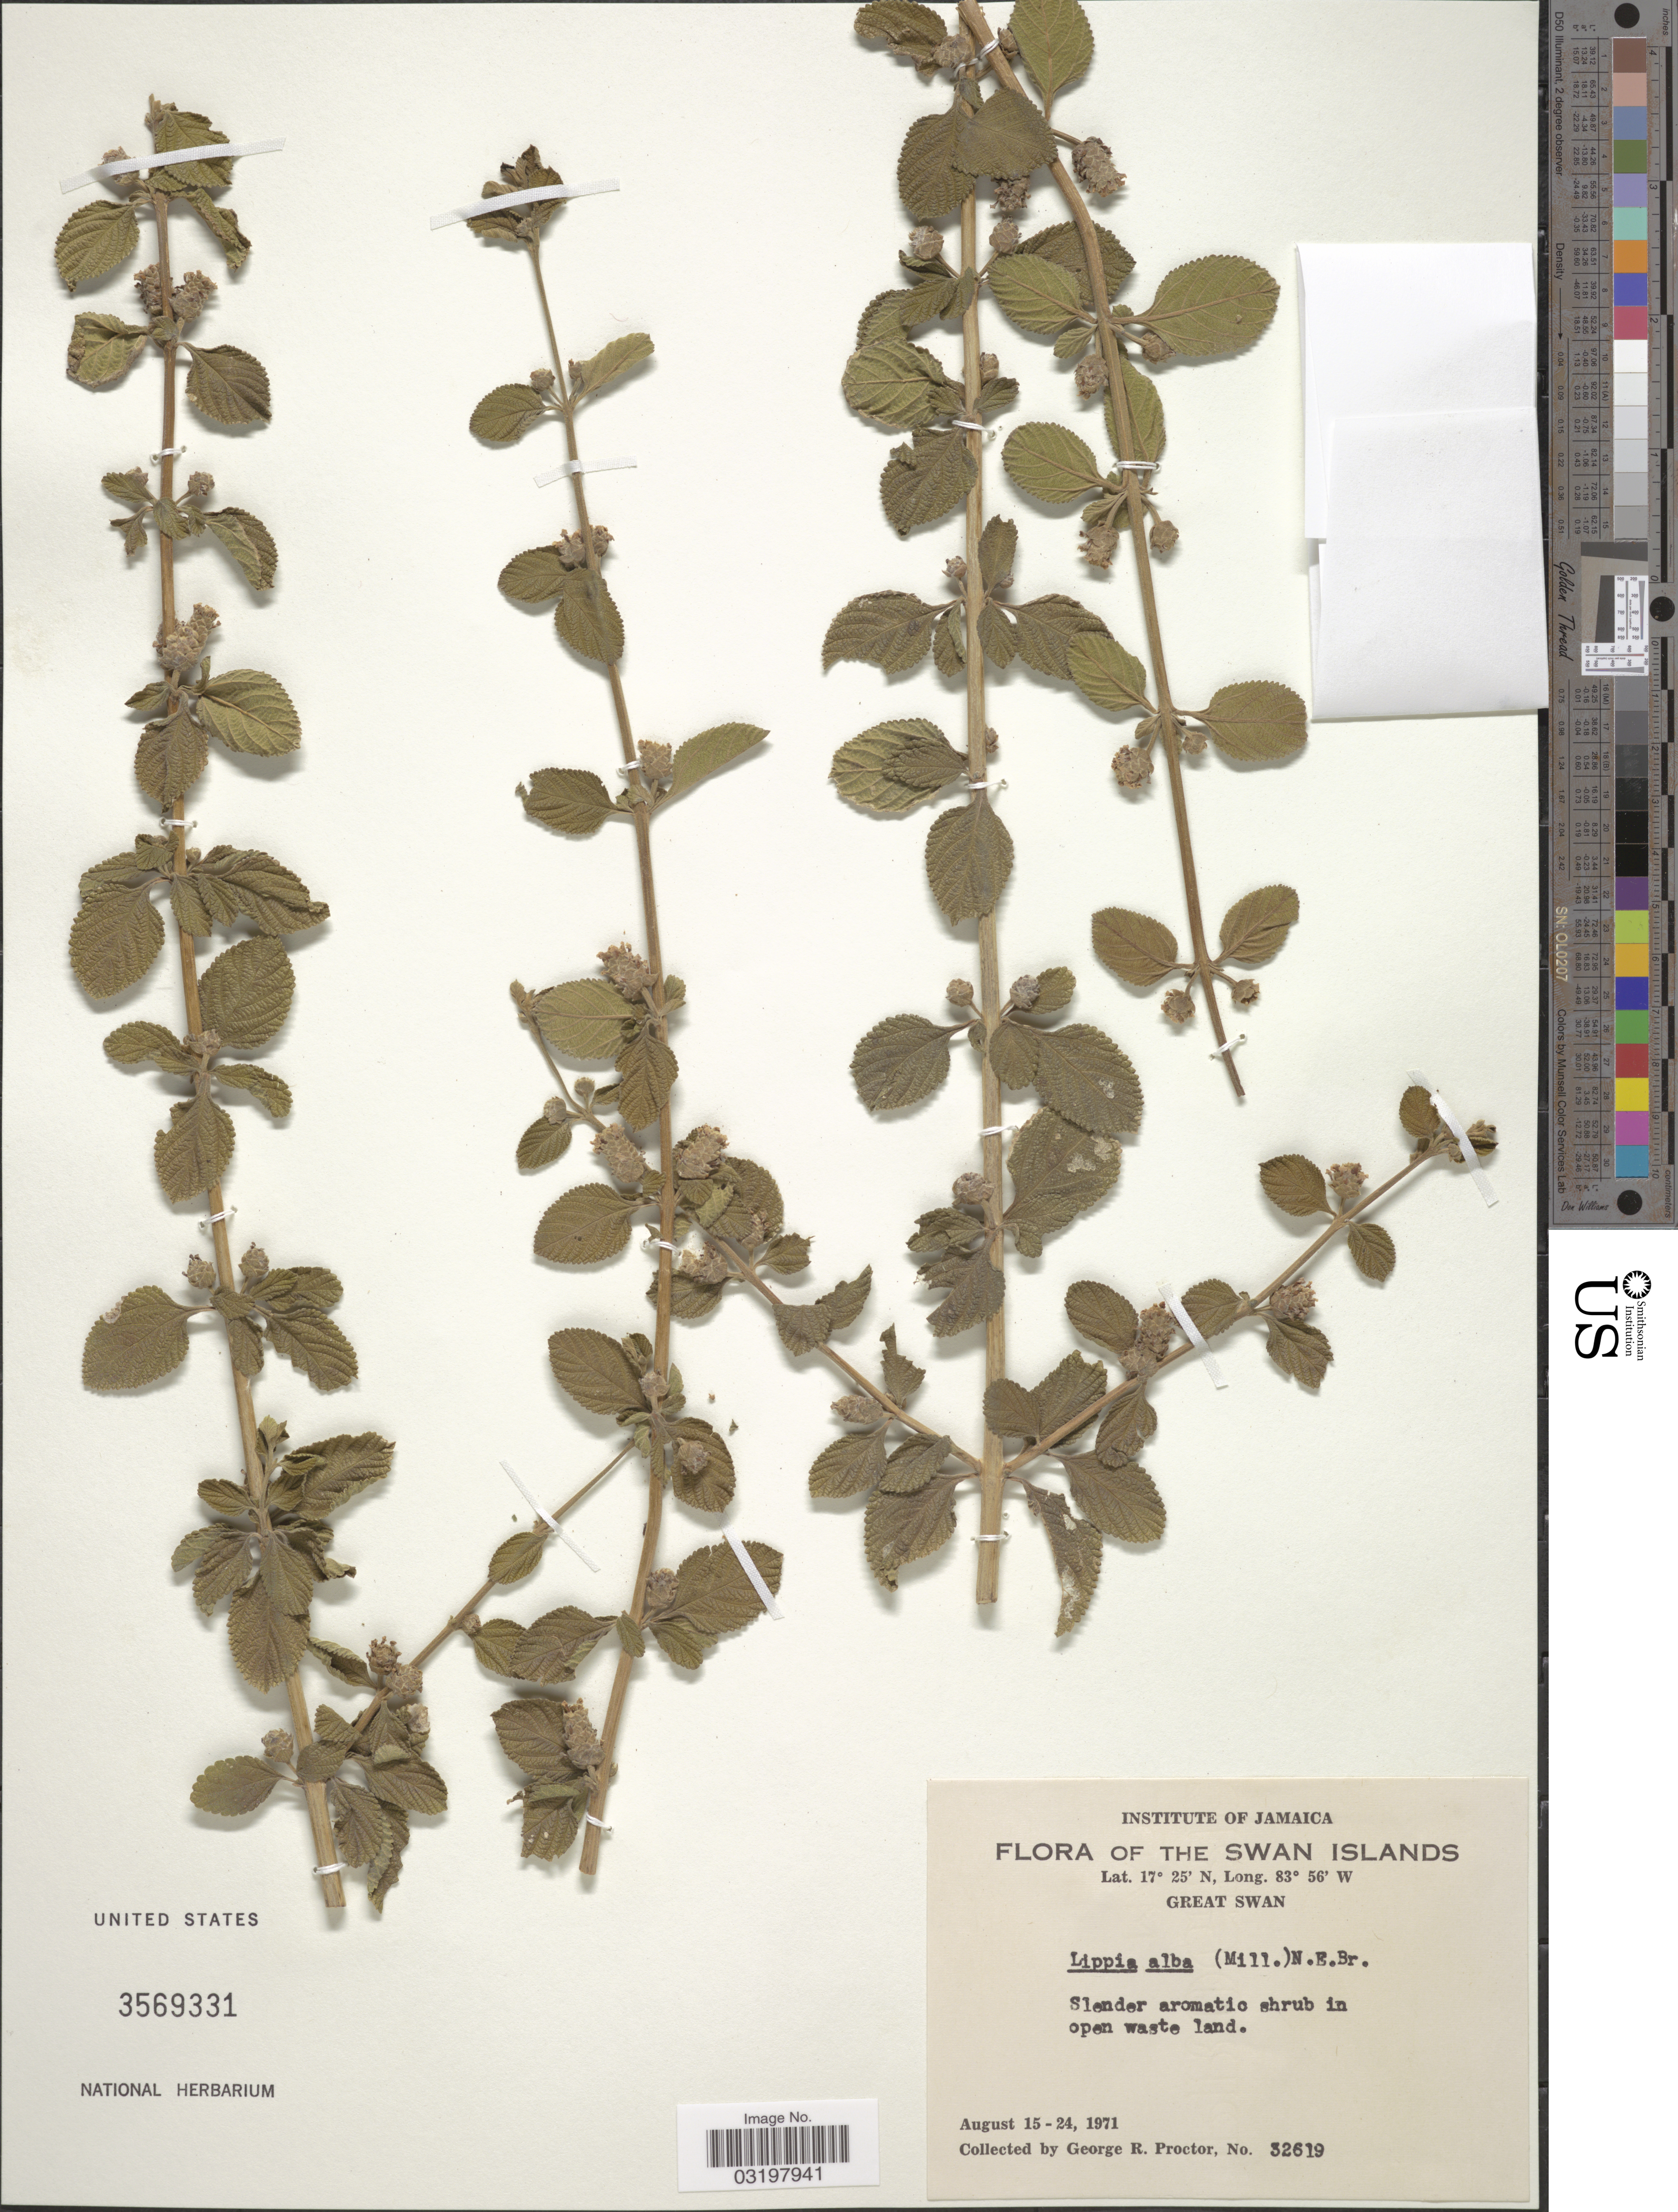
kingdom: Plantae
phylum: Tracheophyta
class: Magnoliopsida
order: Lamiales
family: Verbenaceae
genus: Lippia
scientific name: Lippia alba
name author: (Mill.) N.E. Br. ex Britton & P. Wilson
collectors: G. Proctor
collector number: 32619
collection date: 1971-08-15/1971-08-24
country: Honduras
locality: Swan Islands. Great Swan.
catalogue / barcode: US 3569331